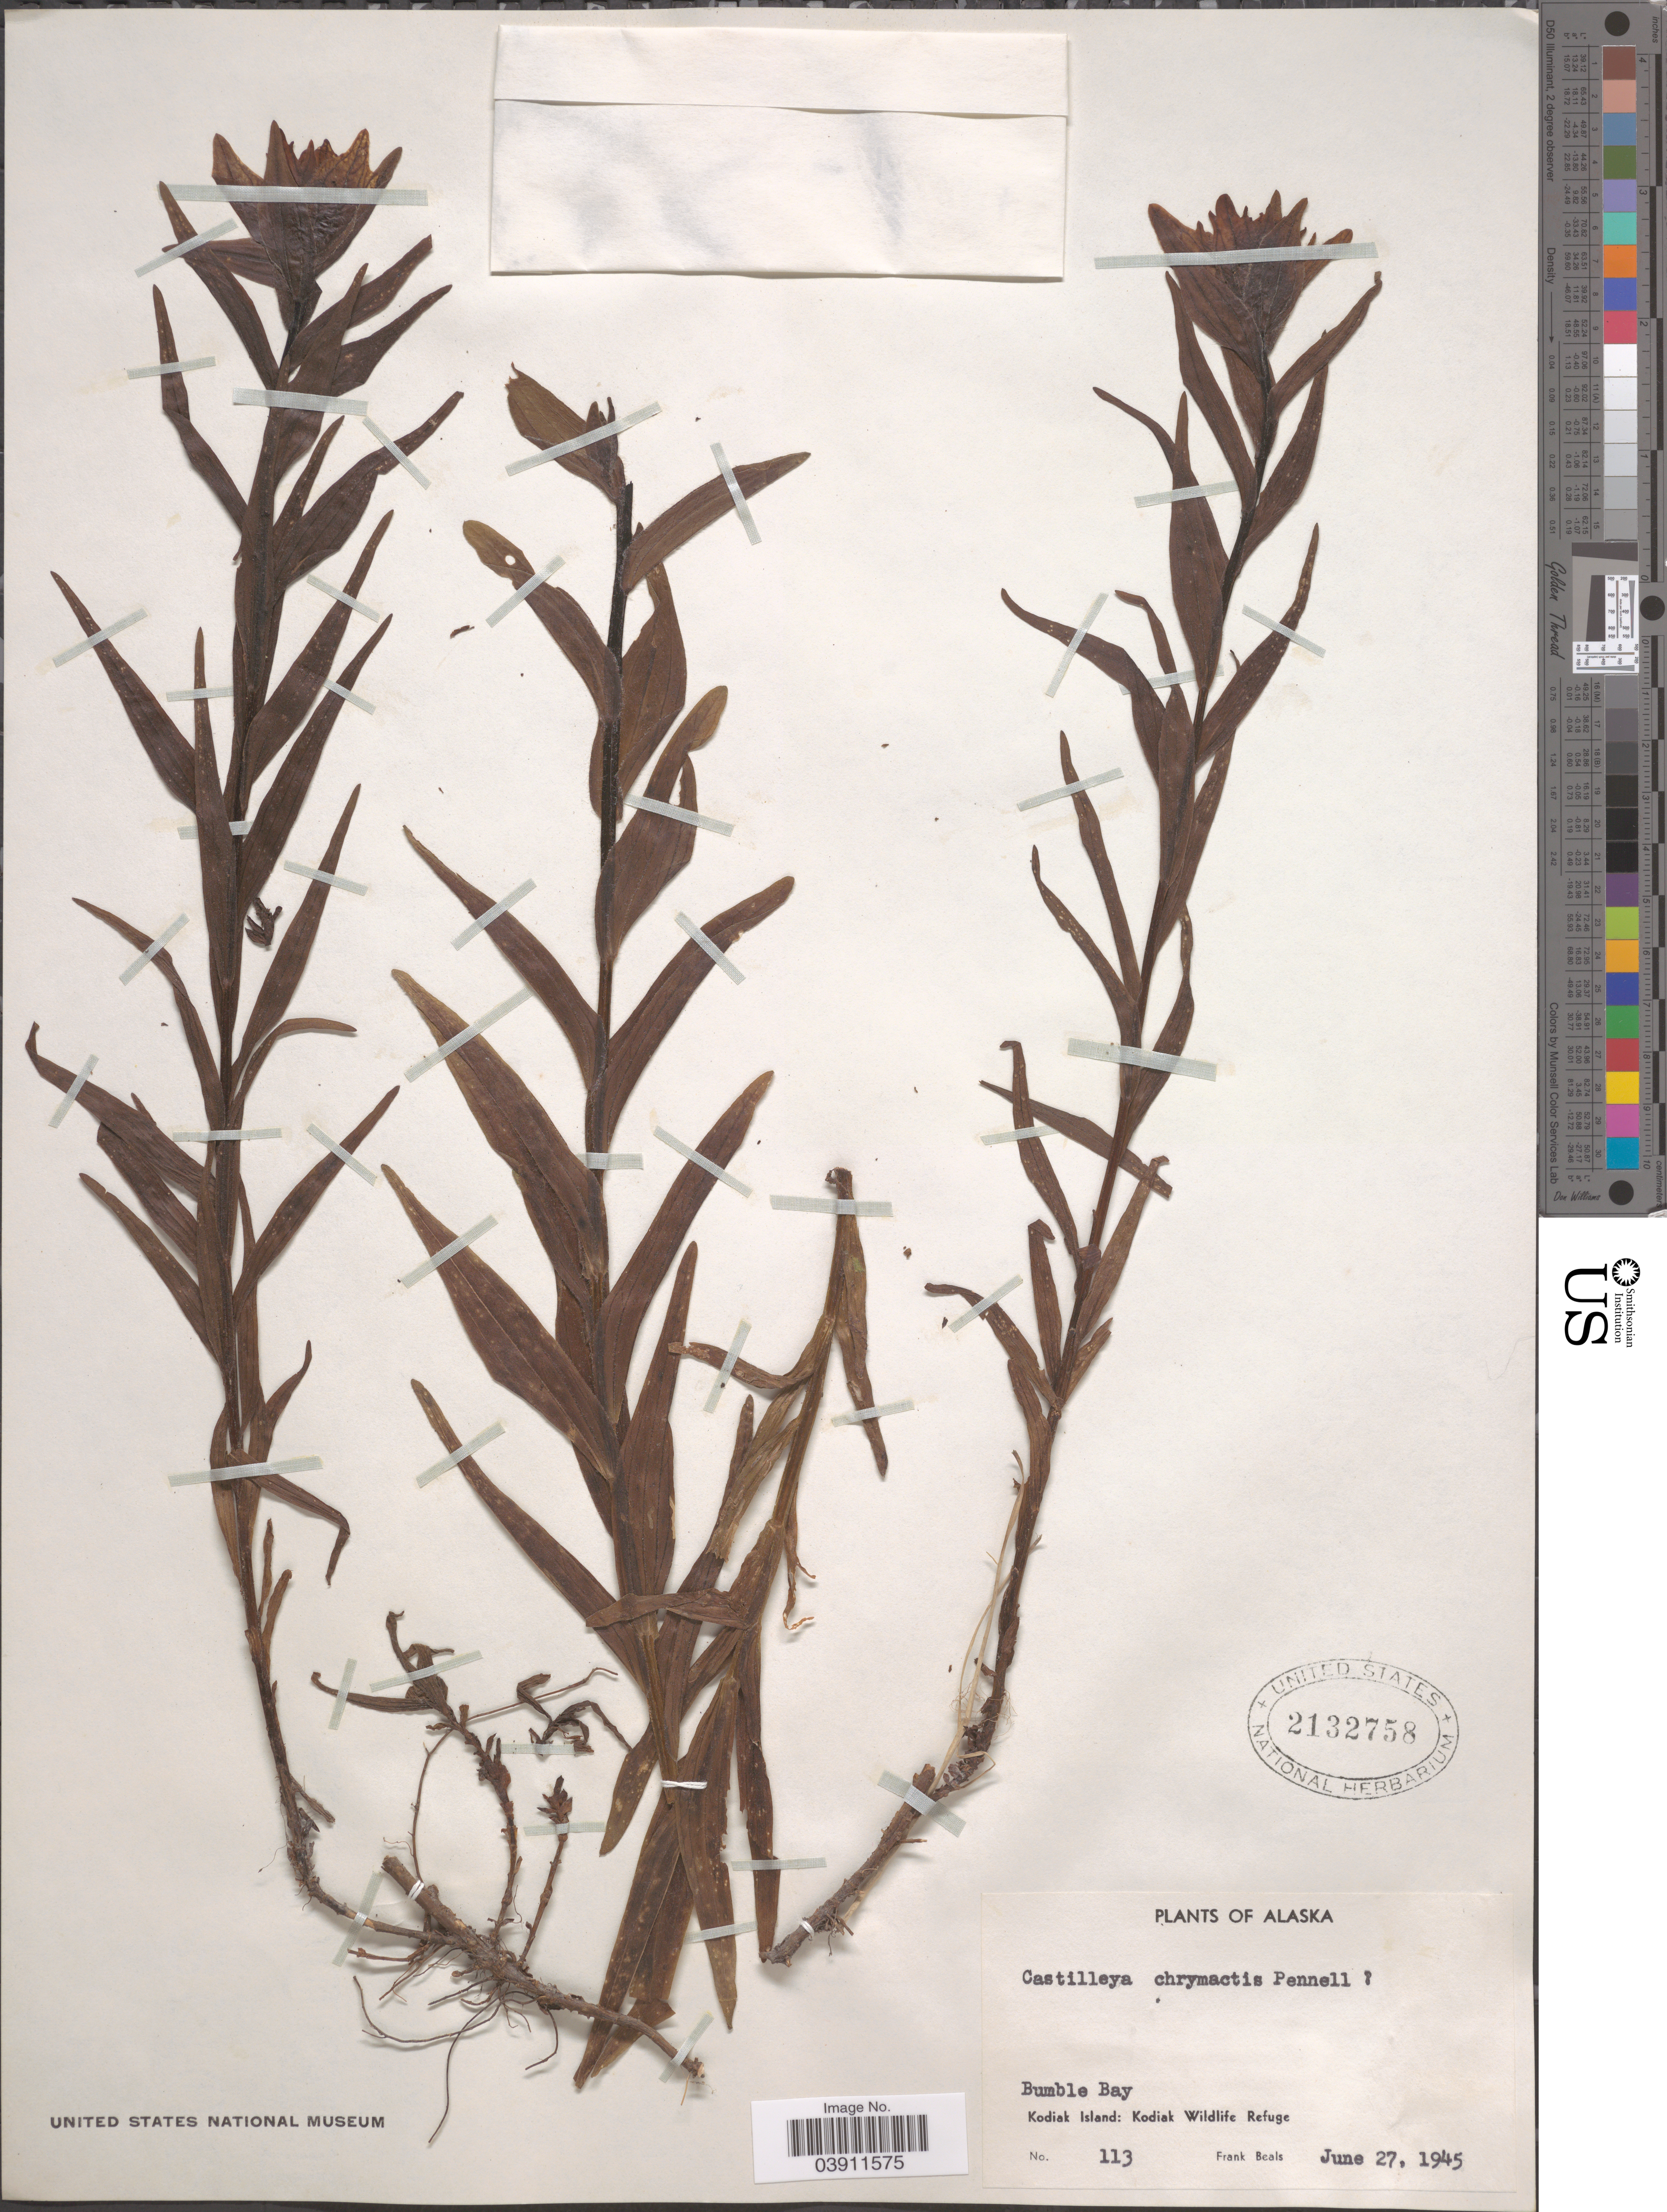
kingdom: Plantae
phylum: Tracheophyta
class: Magnoliopsida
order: Lamiales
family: Orobanchaceae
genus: Castilleja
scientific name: Castilleja chrymactis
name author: Pennell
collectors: F. Beals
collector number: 113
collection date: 1945-06-27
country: United States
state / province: Alaska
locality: Bumble Bay. Kodiak Island: Kodiak Wildlife Refuge.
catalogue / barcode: US 2132758